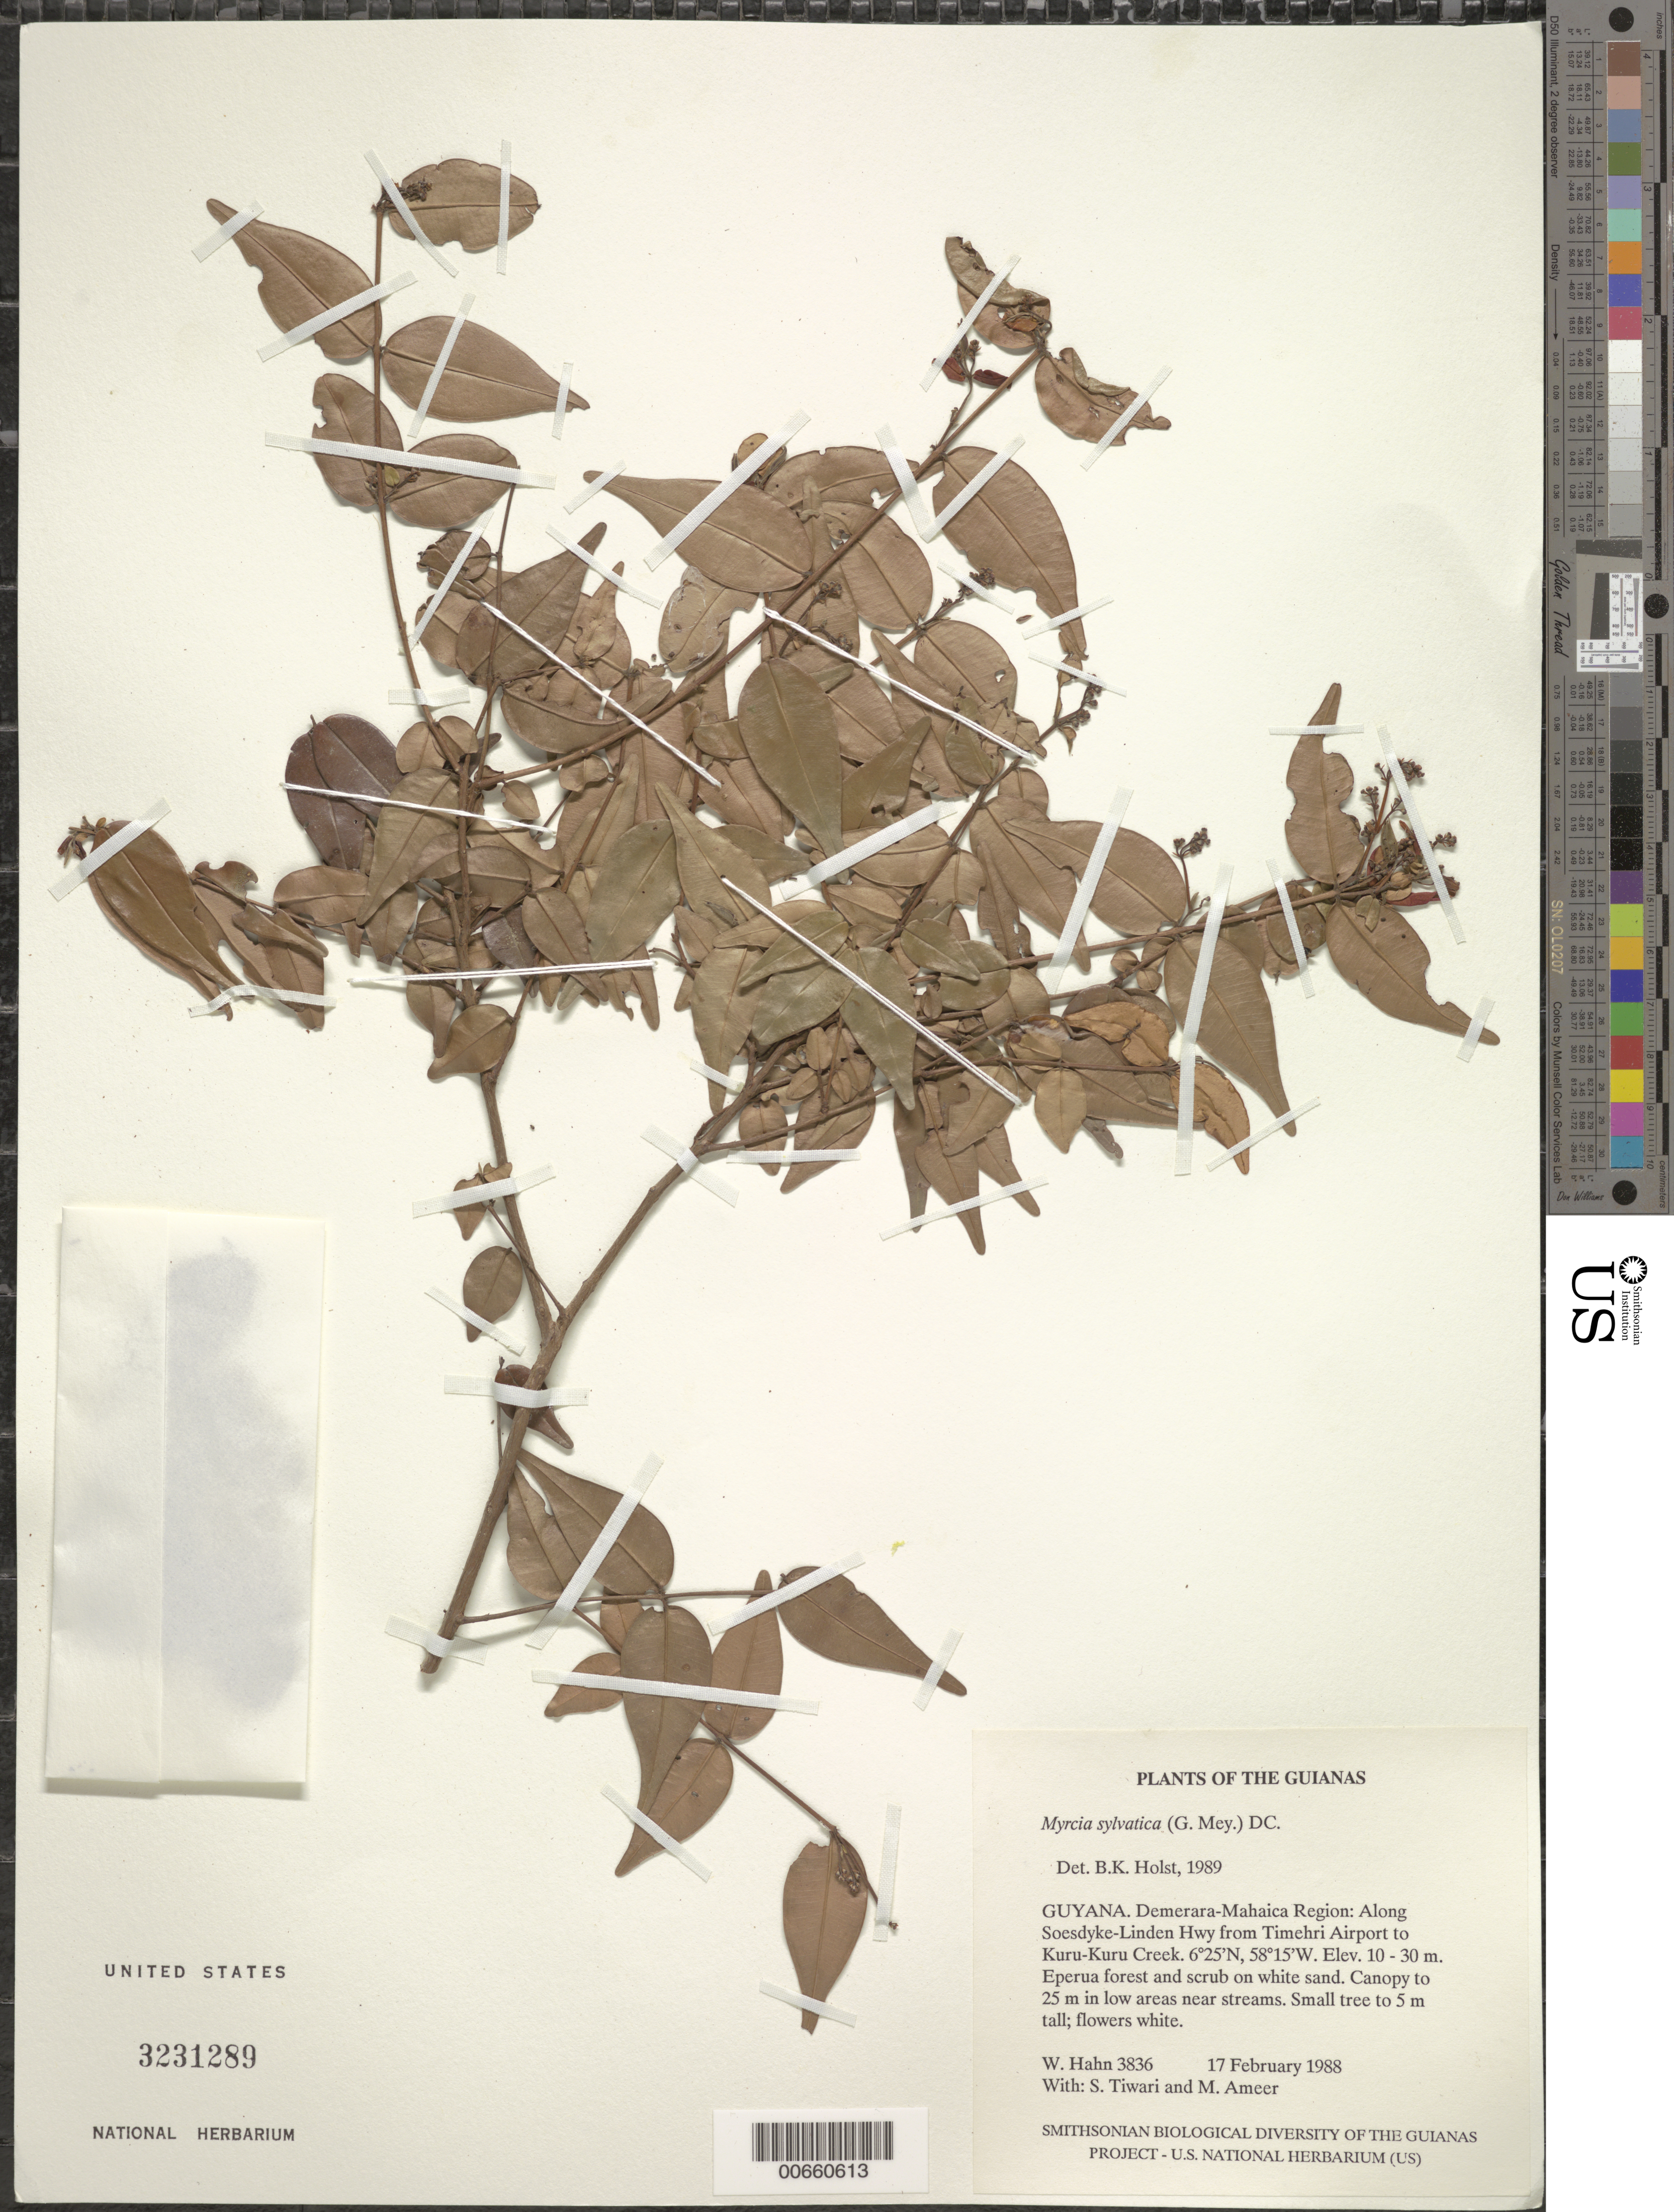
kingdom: Plantae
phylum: Tracheophyta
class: Magnoliopsida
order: Myrtales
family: Myrtaceae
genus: Myrcia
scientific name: Myrcia sylvatica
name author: (G. Mey.) DC.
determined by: Holst, Bruce K.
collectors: W. Hahn, S. Tiwari & M. Ameer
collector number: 3836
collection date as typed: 17 February 1988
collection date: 1988-02-17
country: Guyana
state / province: Demerara-Mahaica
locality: Along Soesdyke-Linden Hwy from Timehri Airport to Kuru-Kuru Creek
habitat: Eperua forest and scrub on white sand. Canopy to 25 m in low areas near streams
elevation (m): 10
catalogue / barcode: US 3231289